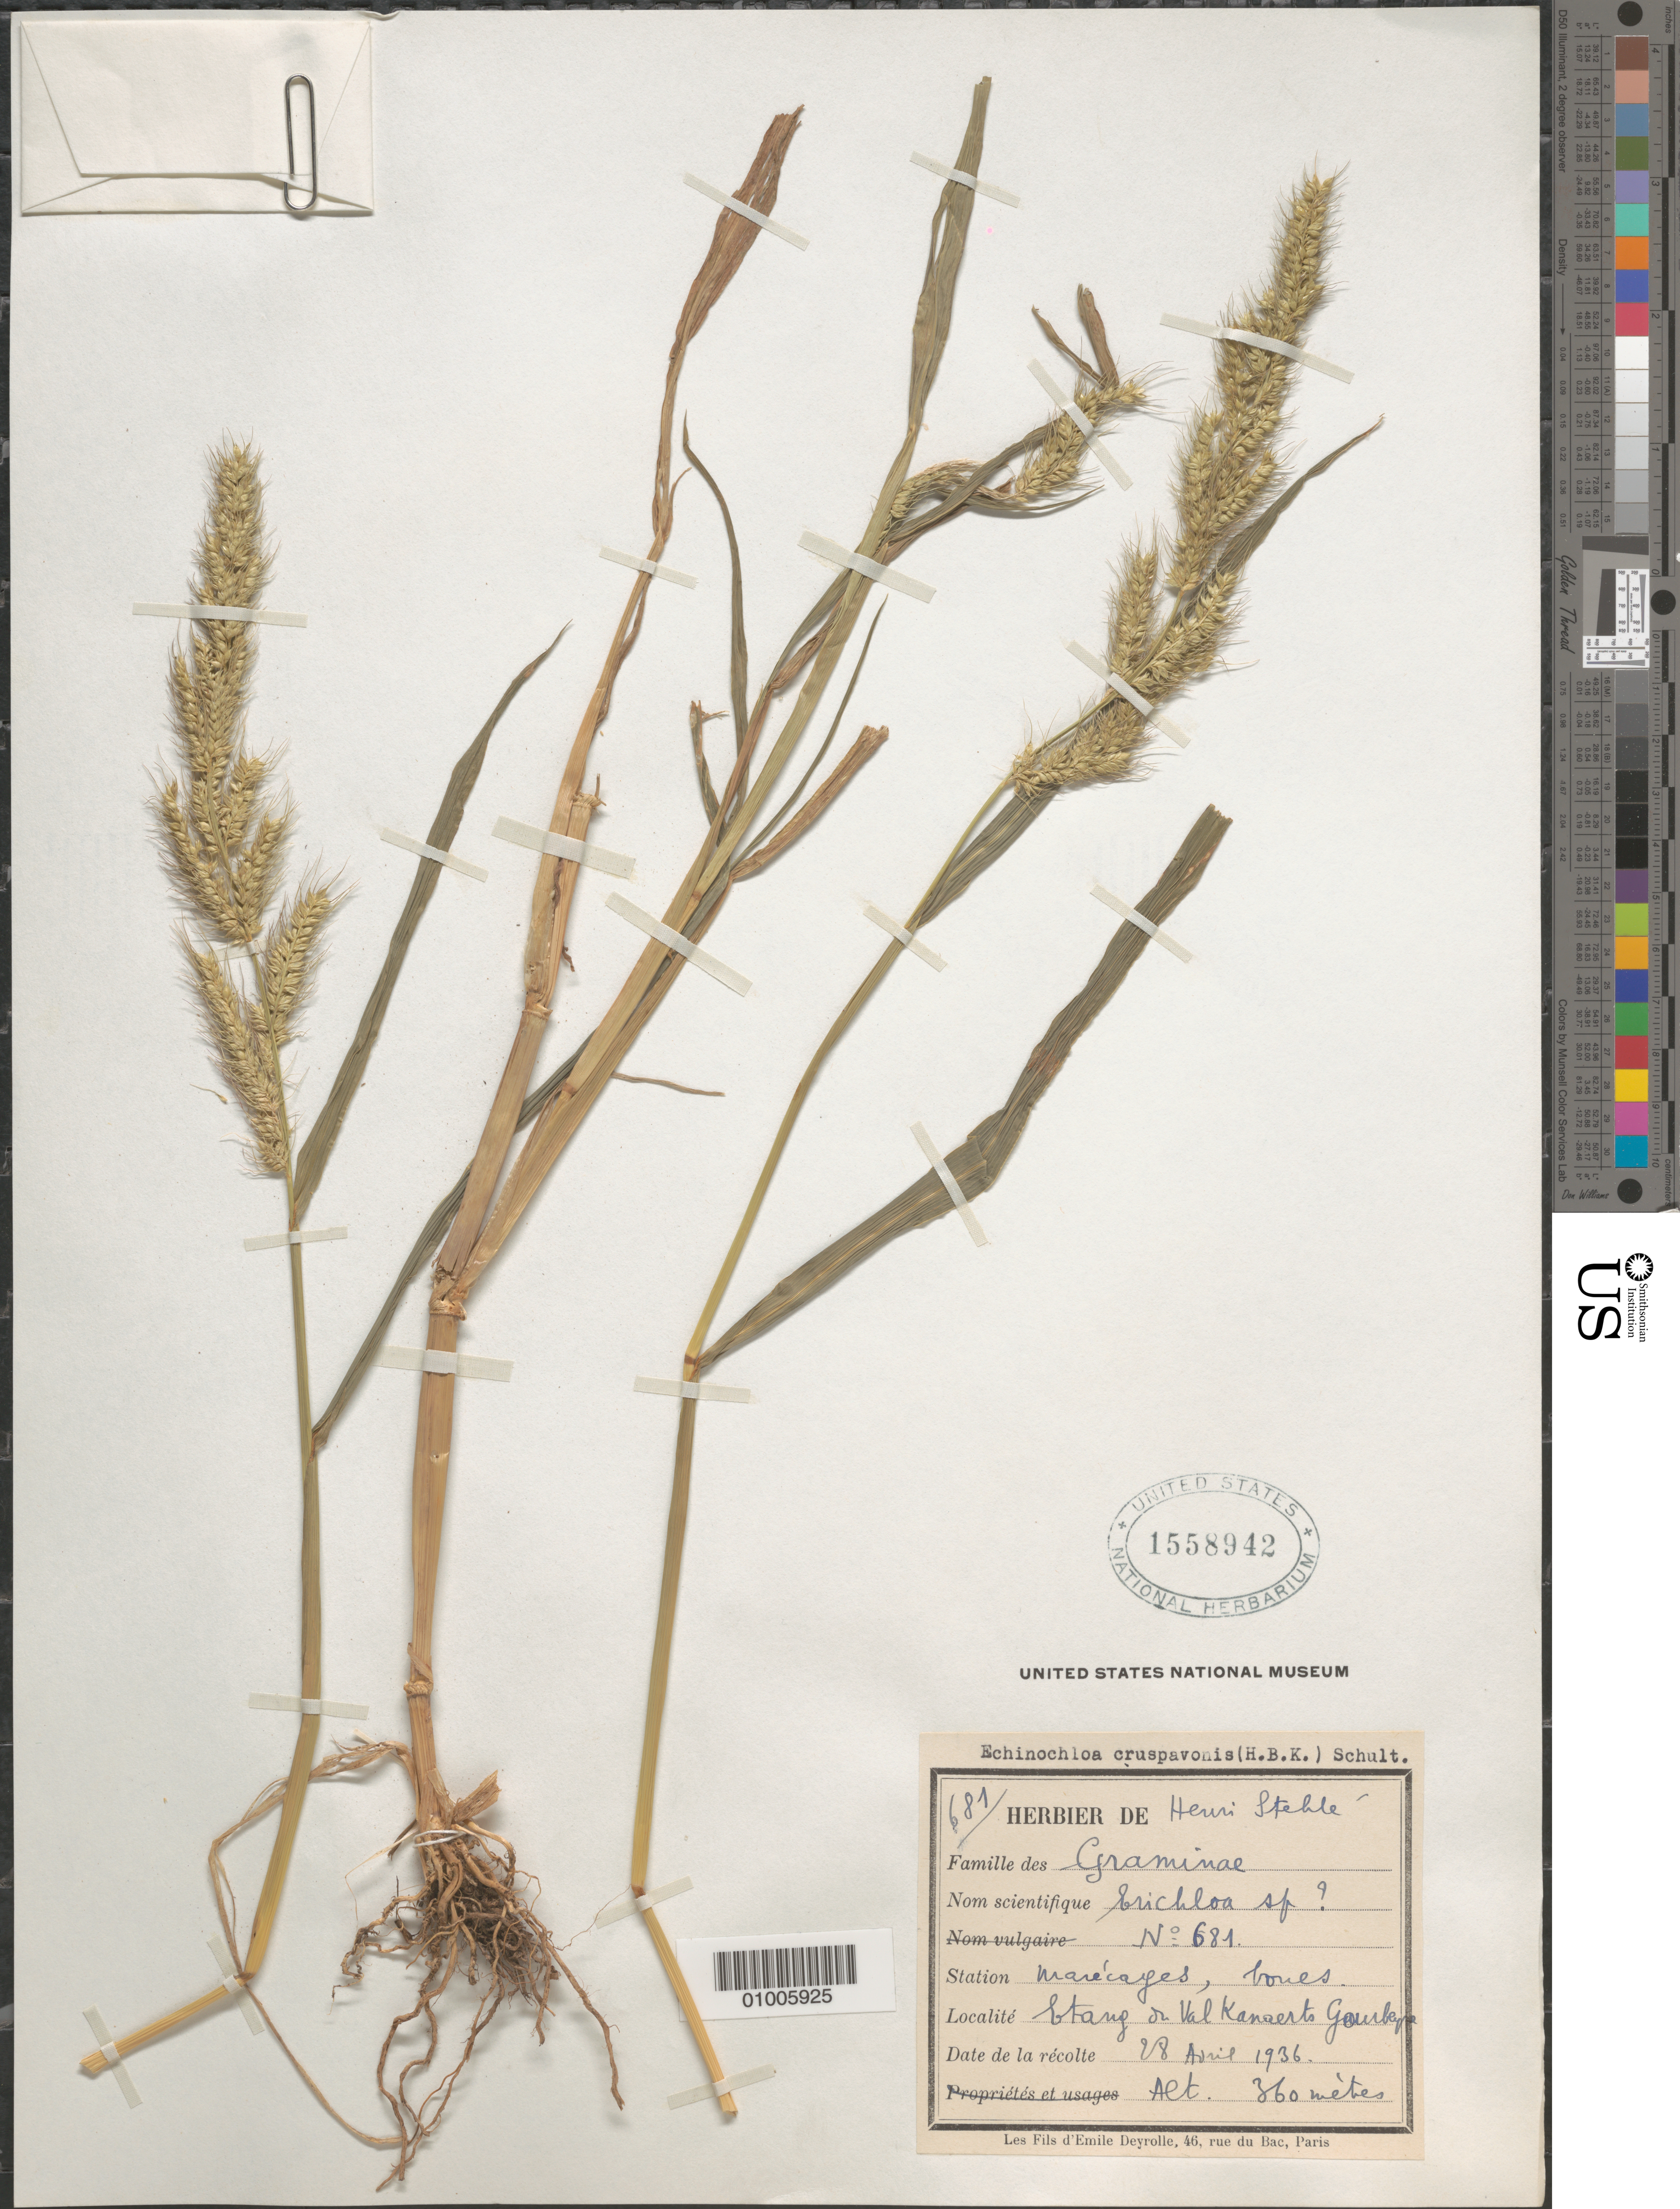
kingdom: Plantae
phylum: Tracheophyta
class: Liliopsida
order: Poales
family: Poaceae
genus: Echinochloa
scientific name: Echinochloa crus-pavonis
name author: (Kunth) Schult.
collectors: H. Stehlé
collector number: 681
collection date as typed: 28 Apr 1936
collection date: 1936-04-28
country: Martinique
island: Martinique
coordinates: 0 N, 0 E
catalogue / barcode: US 1558942